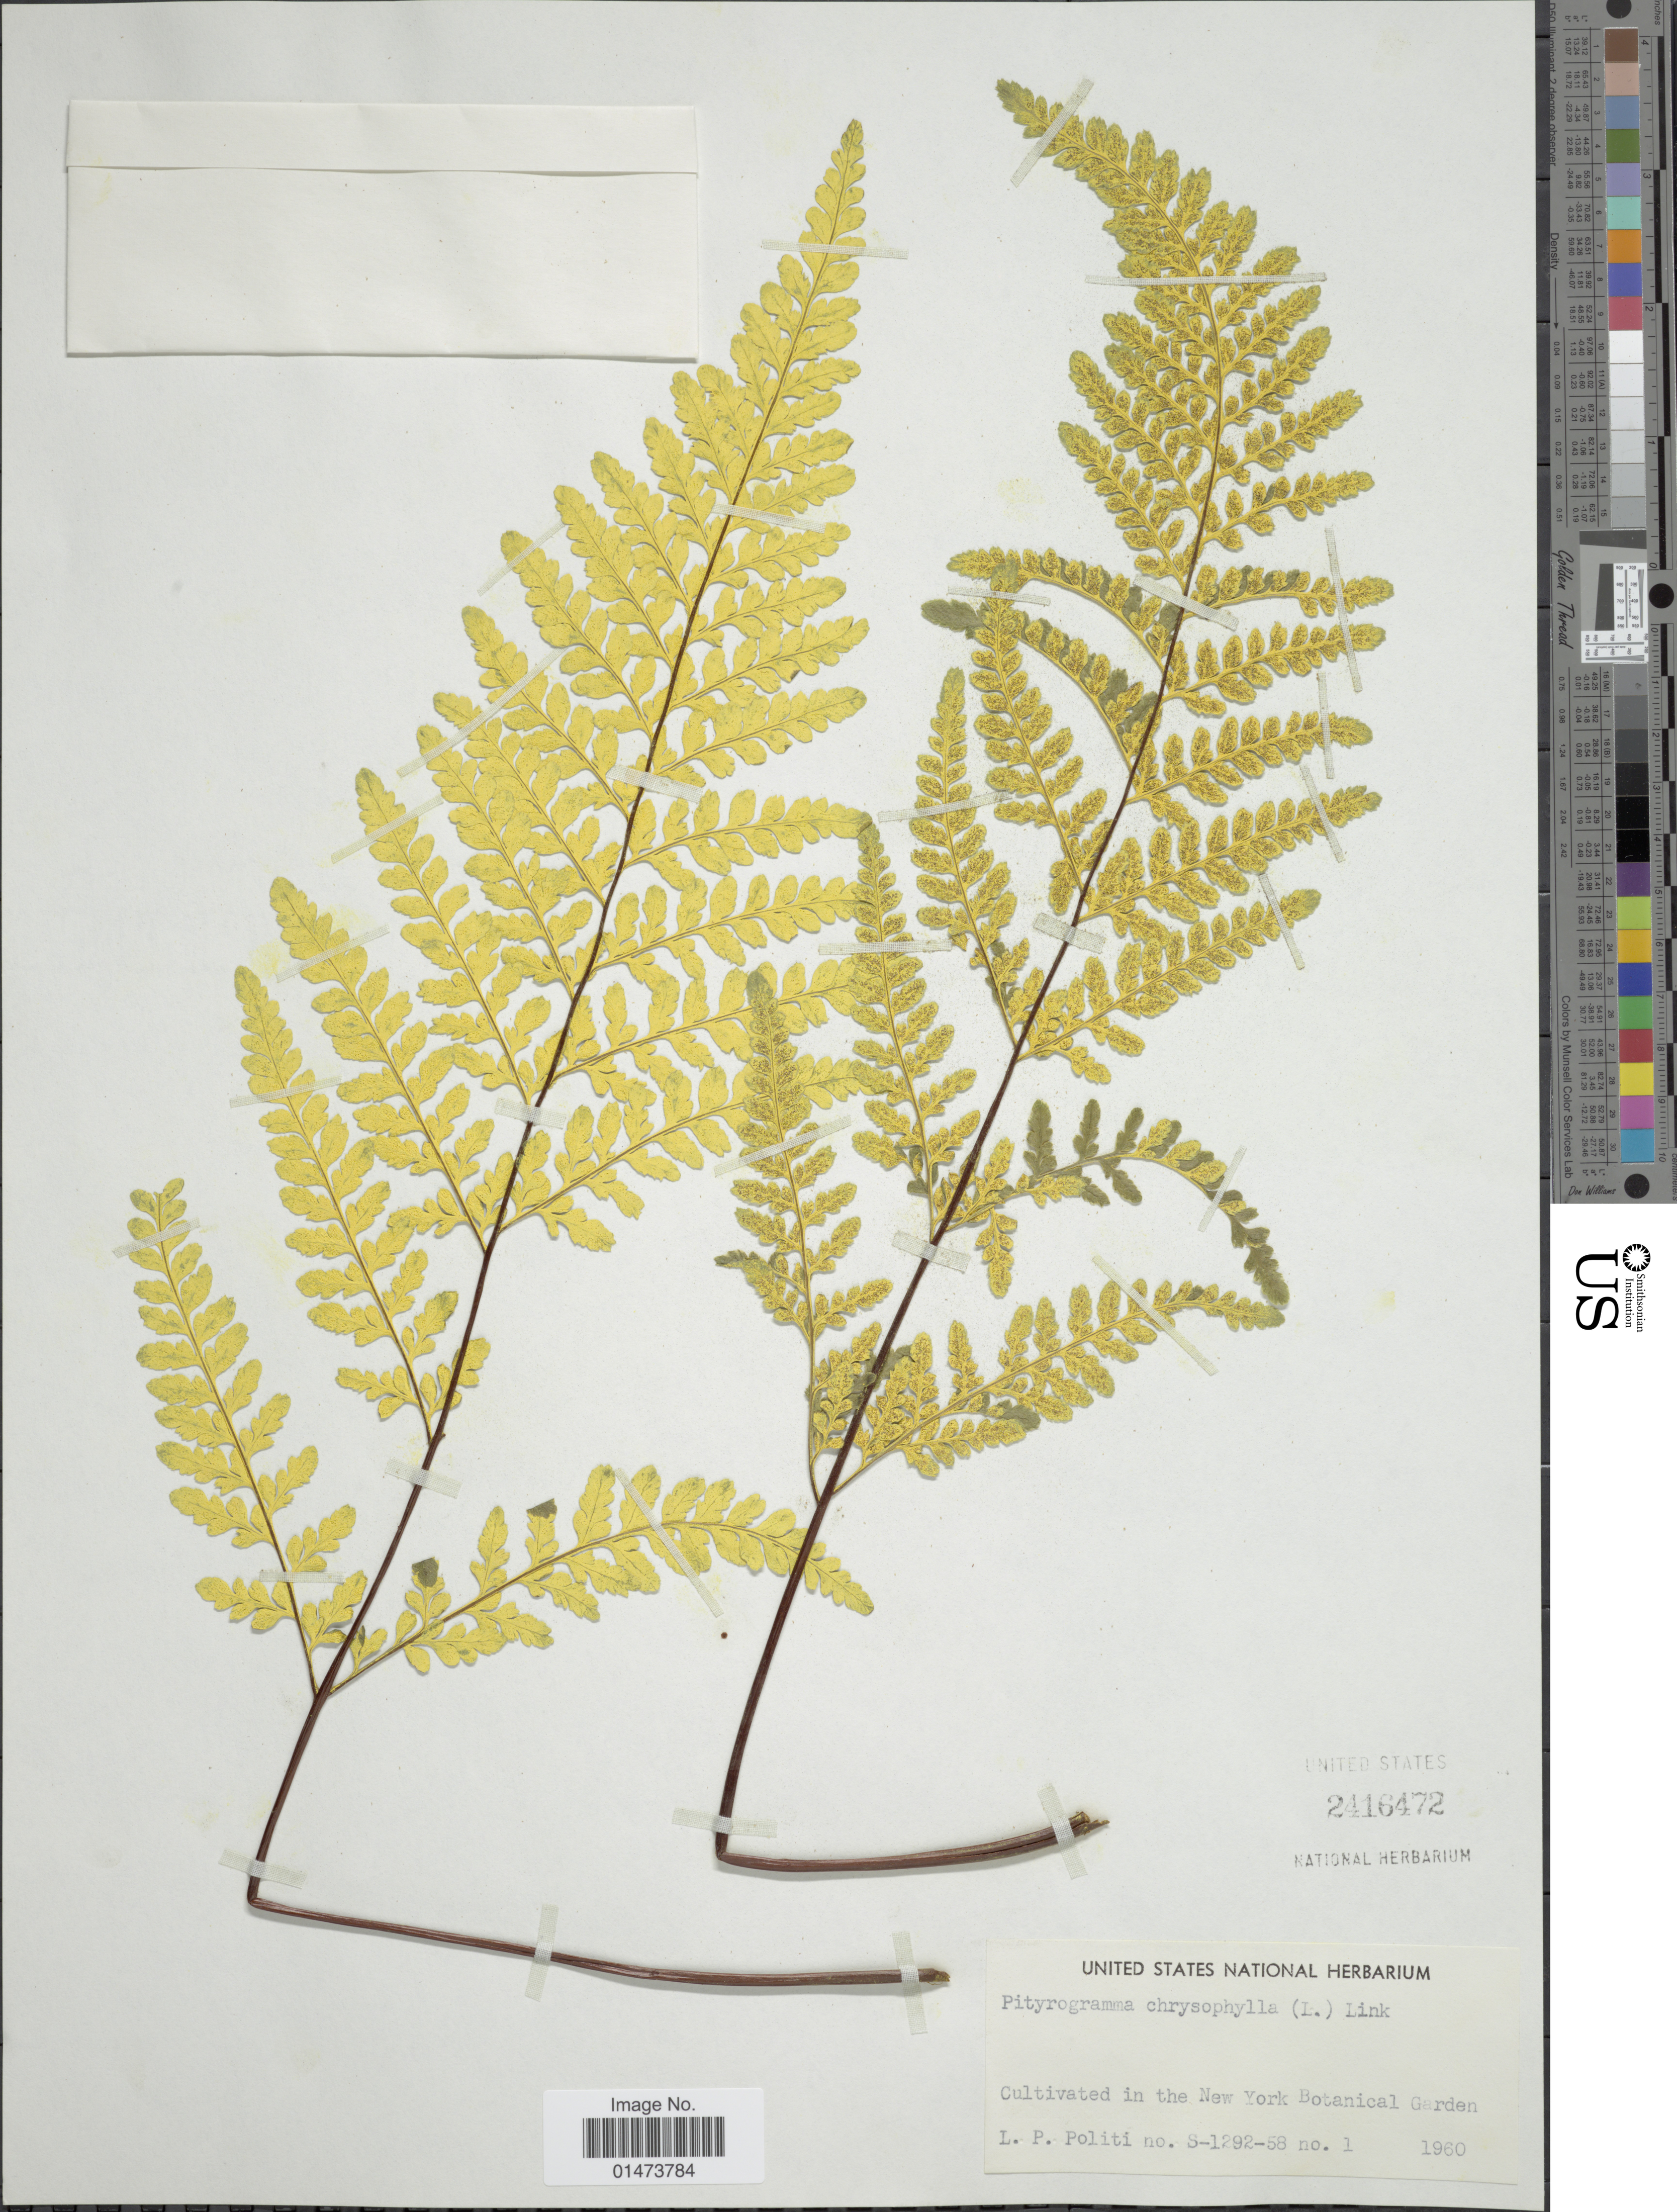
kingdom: Plantae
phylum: Tracheophyta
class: Polypodiopsida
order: Polypodiales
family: Pteridaceae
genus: Pityrogramma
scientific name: Pityrogramma chrysophylla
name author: (Sw.) Link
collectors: L. Politi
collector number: S-1292-58 /1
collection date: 1960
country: United States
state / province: New York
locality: New york Botanical Garden.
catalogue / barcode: US 2416472